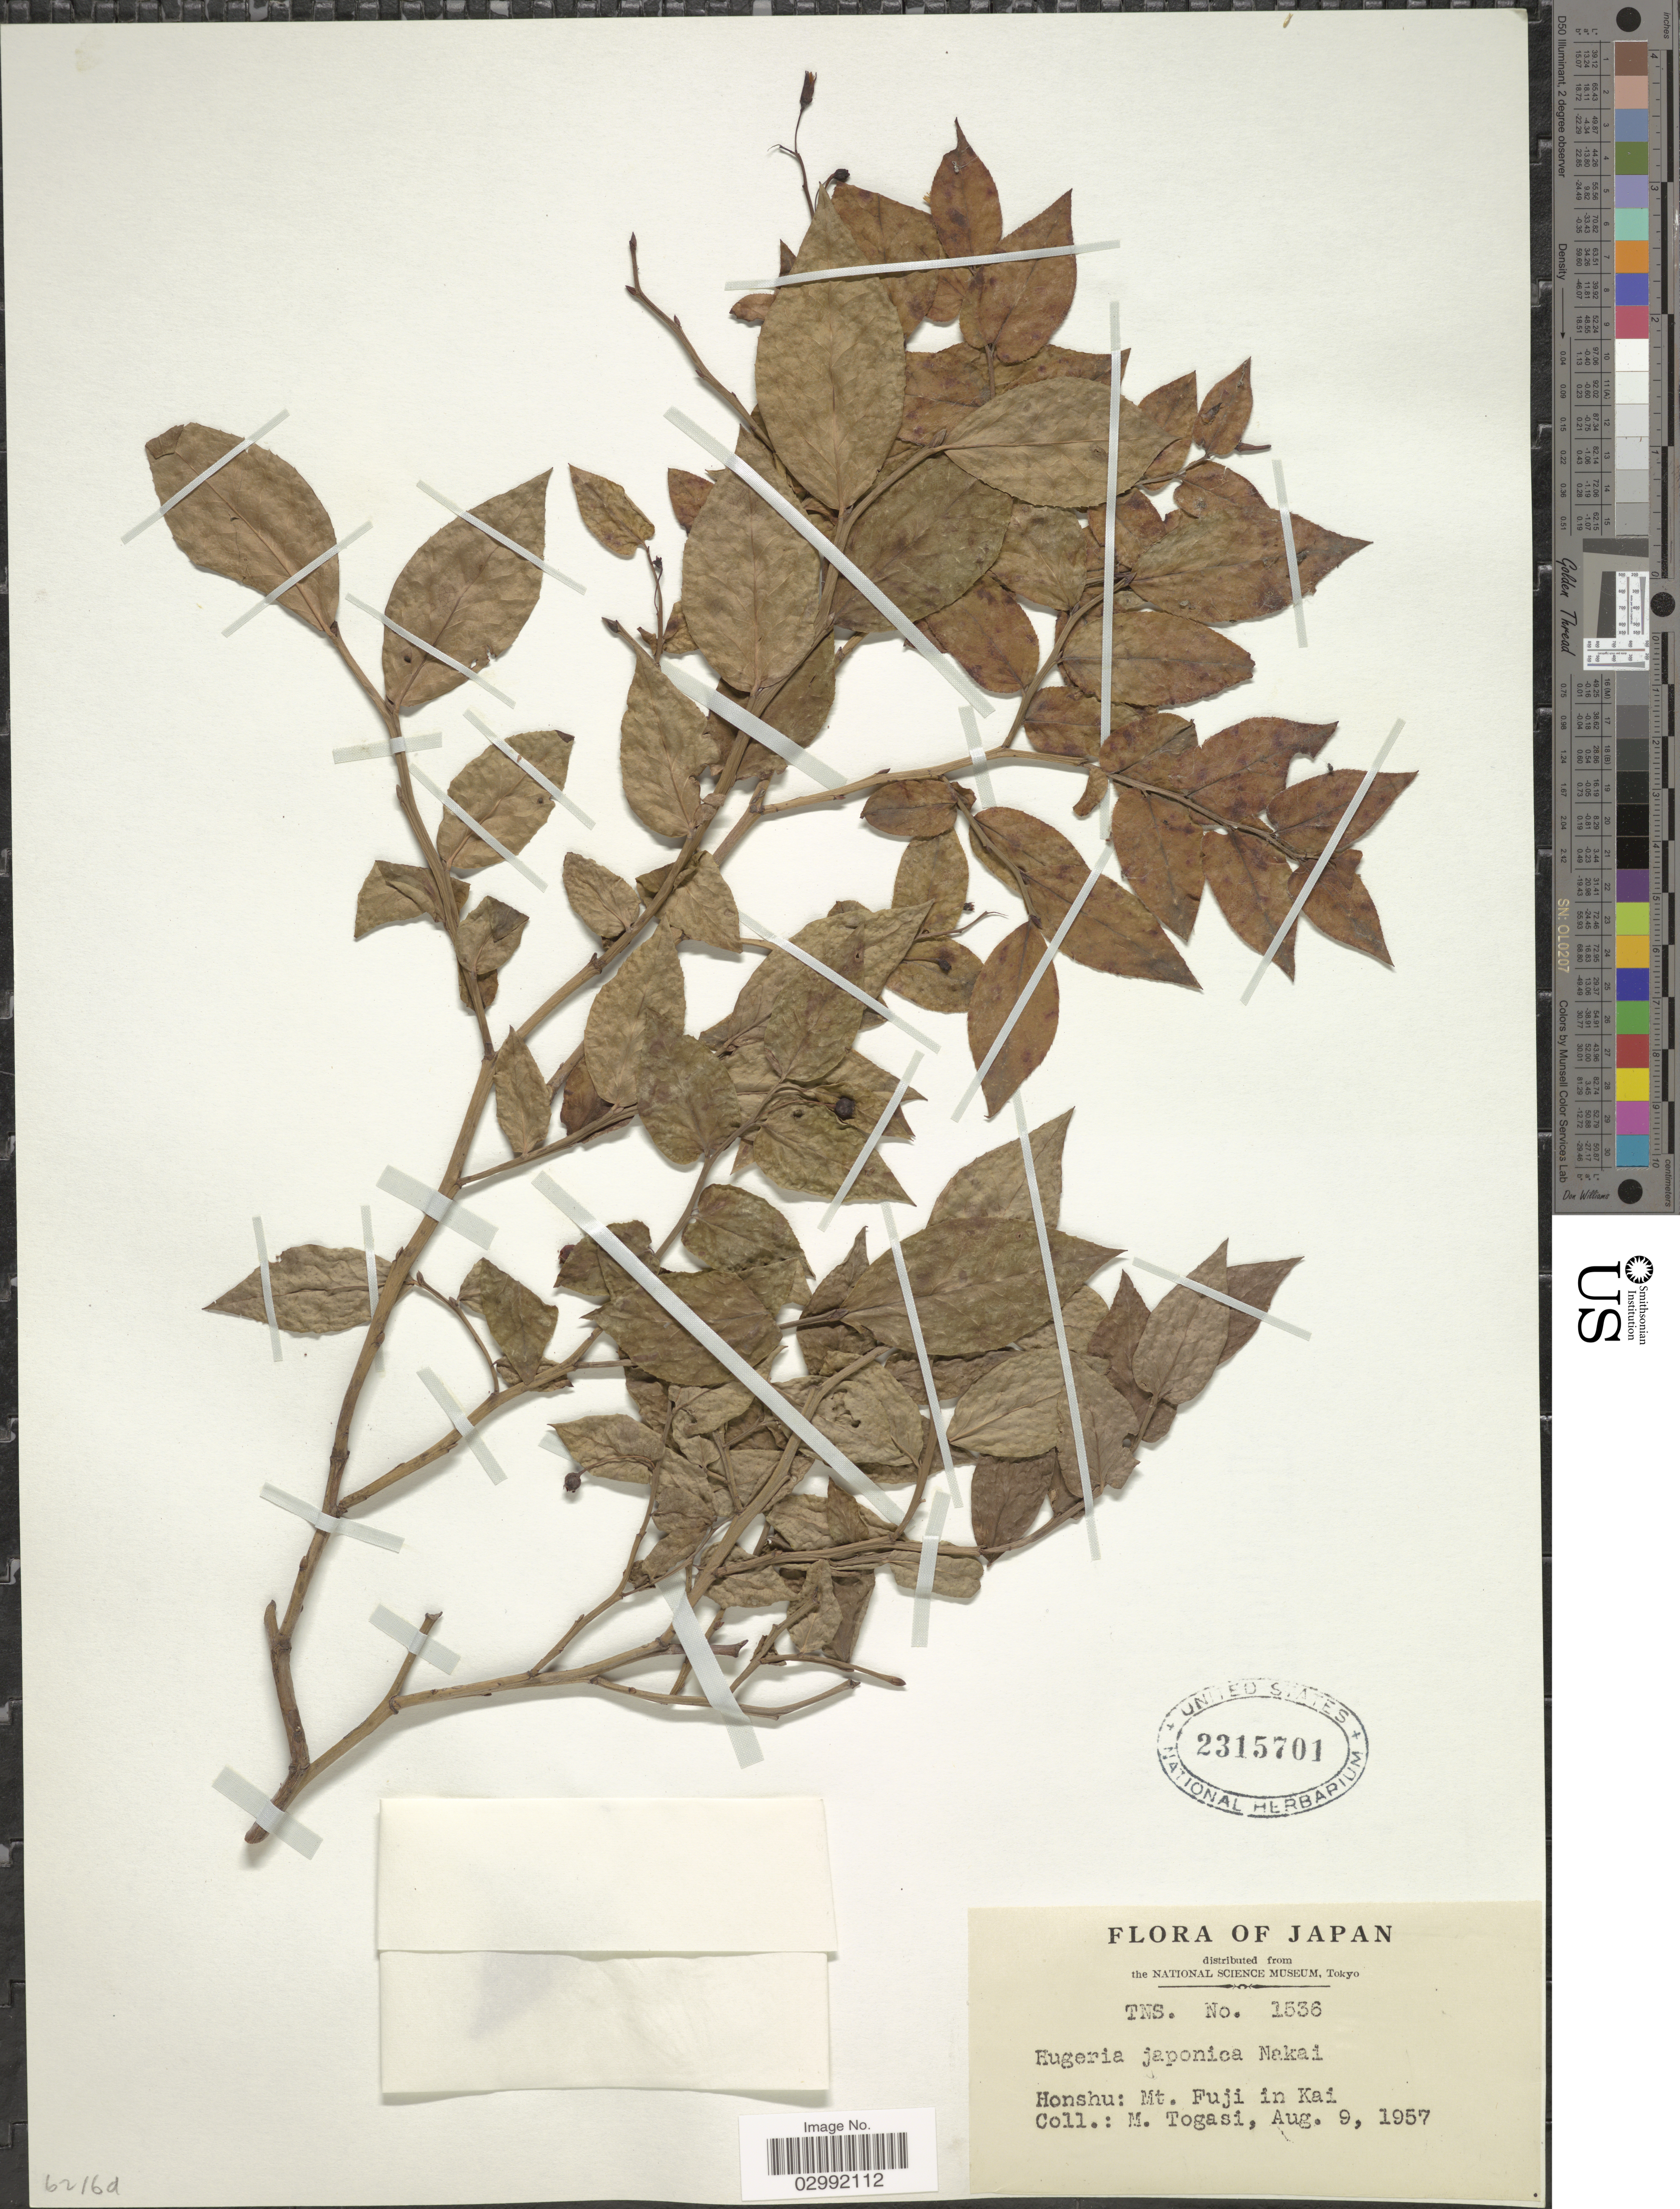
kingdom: Plantae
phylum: Tracheophyta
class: Magnoliopsida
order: Ericales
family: Ericaceae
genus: Vaccinium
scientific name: Vaccinium japonicum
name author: Miq.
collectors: M. Togasi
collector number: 1536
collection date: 1957-08-09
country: Japan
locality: Honshu: Mt. Fuji in Kai.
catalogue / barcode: US 2315701